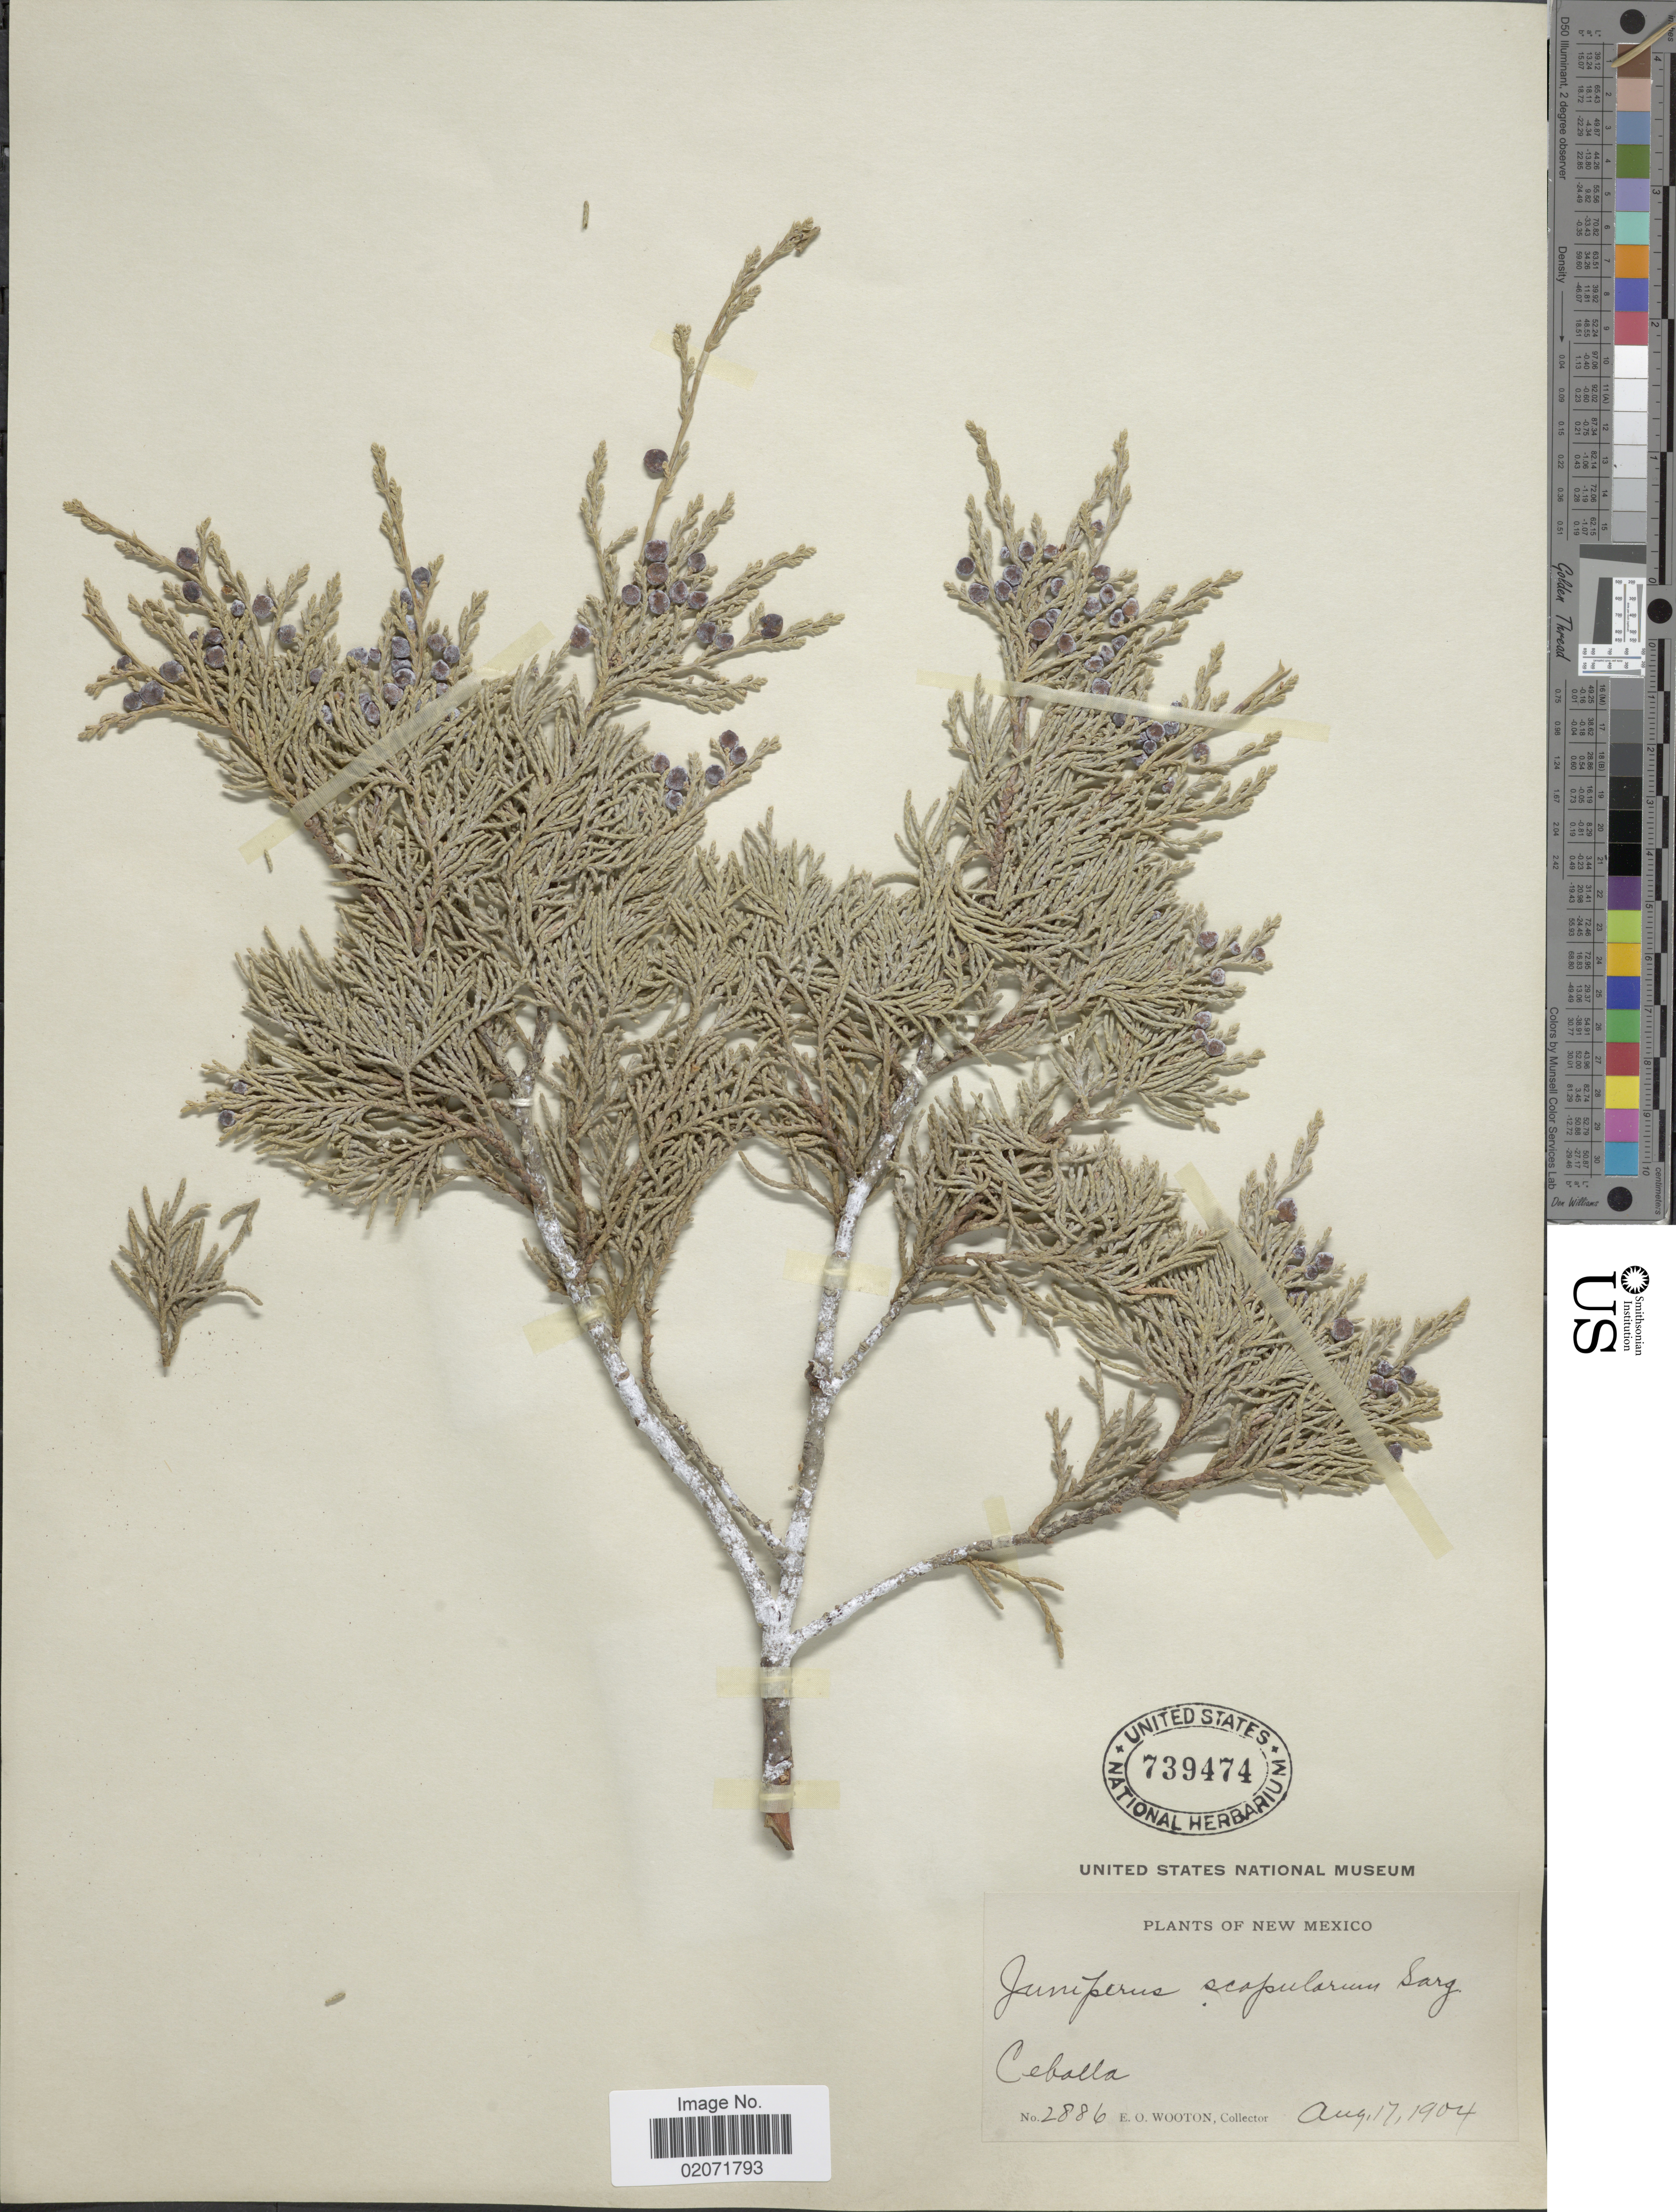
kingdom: Plantae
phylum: Tracheophyta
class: Pinopsida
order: Pinales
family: Cupressaceae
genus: Juniperus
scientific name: Juniperus scopulorum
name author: Sarg.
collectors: E. O. Wooton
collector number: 2886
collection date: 1904-08-17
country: United States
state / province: New Mexico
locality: Cebolla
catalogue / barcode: US 739474